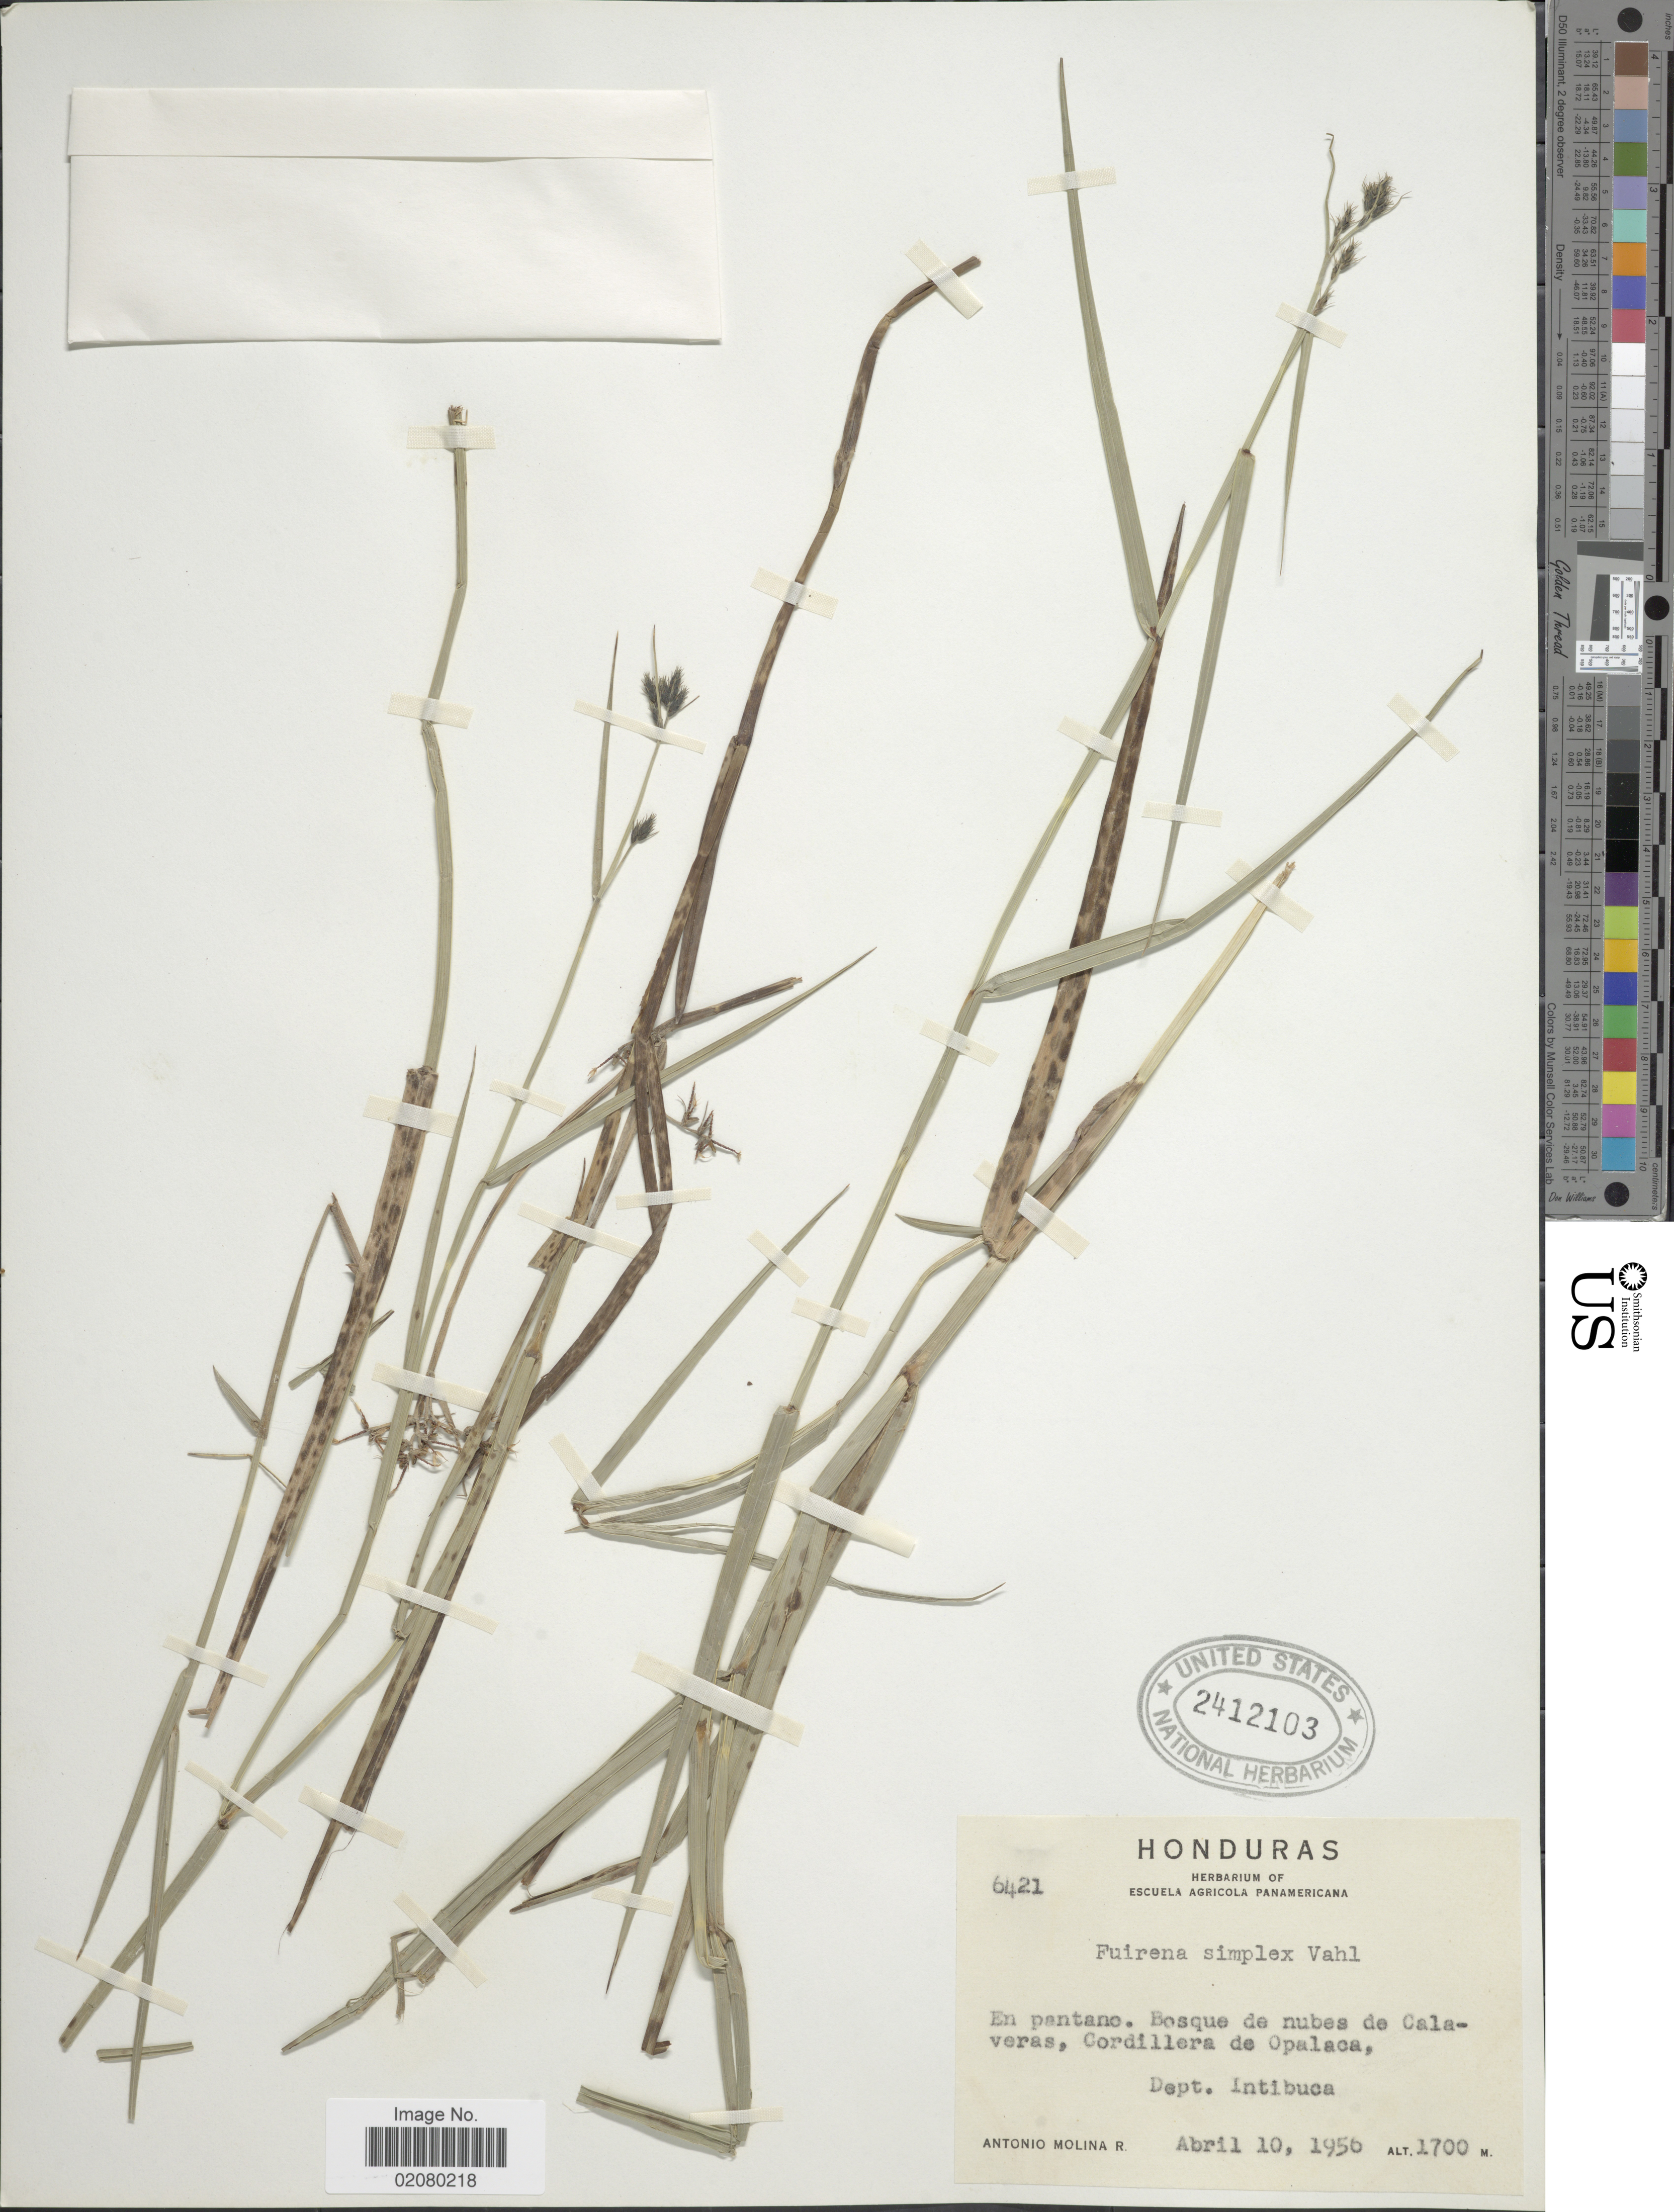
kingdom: Plantae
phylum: Tracheophyta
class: Liliopsida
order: Poales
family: Cyperaceae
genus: Fuirena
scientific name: Fuirena simplex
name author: Vahl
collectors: A. Molina R.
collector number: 6421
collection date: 1956-04-10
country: Honduras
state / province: Intibuca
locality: En pantano. Bosque de nubes de Calaveras, Cordillera de Opalaca, Dept. Intibuca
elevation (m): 1700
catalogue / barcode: US 2412103